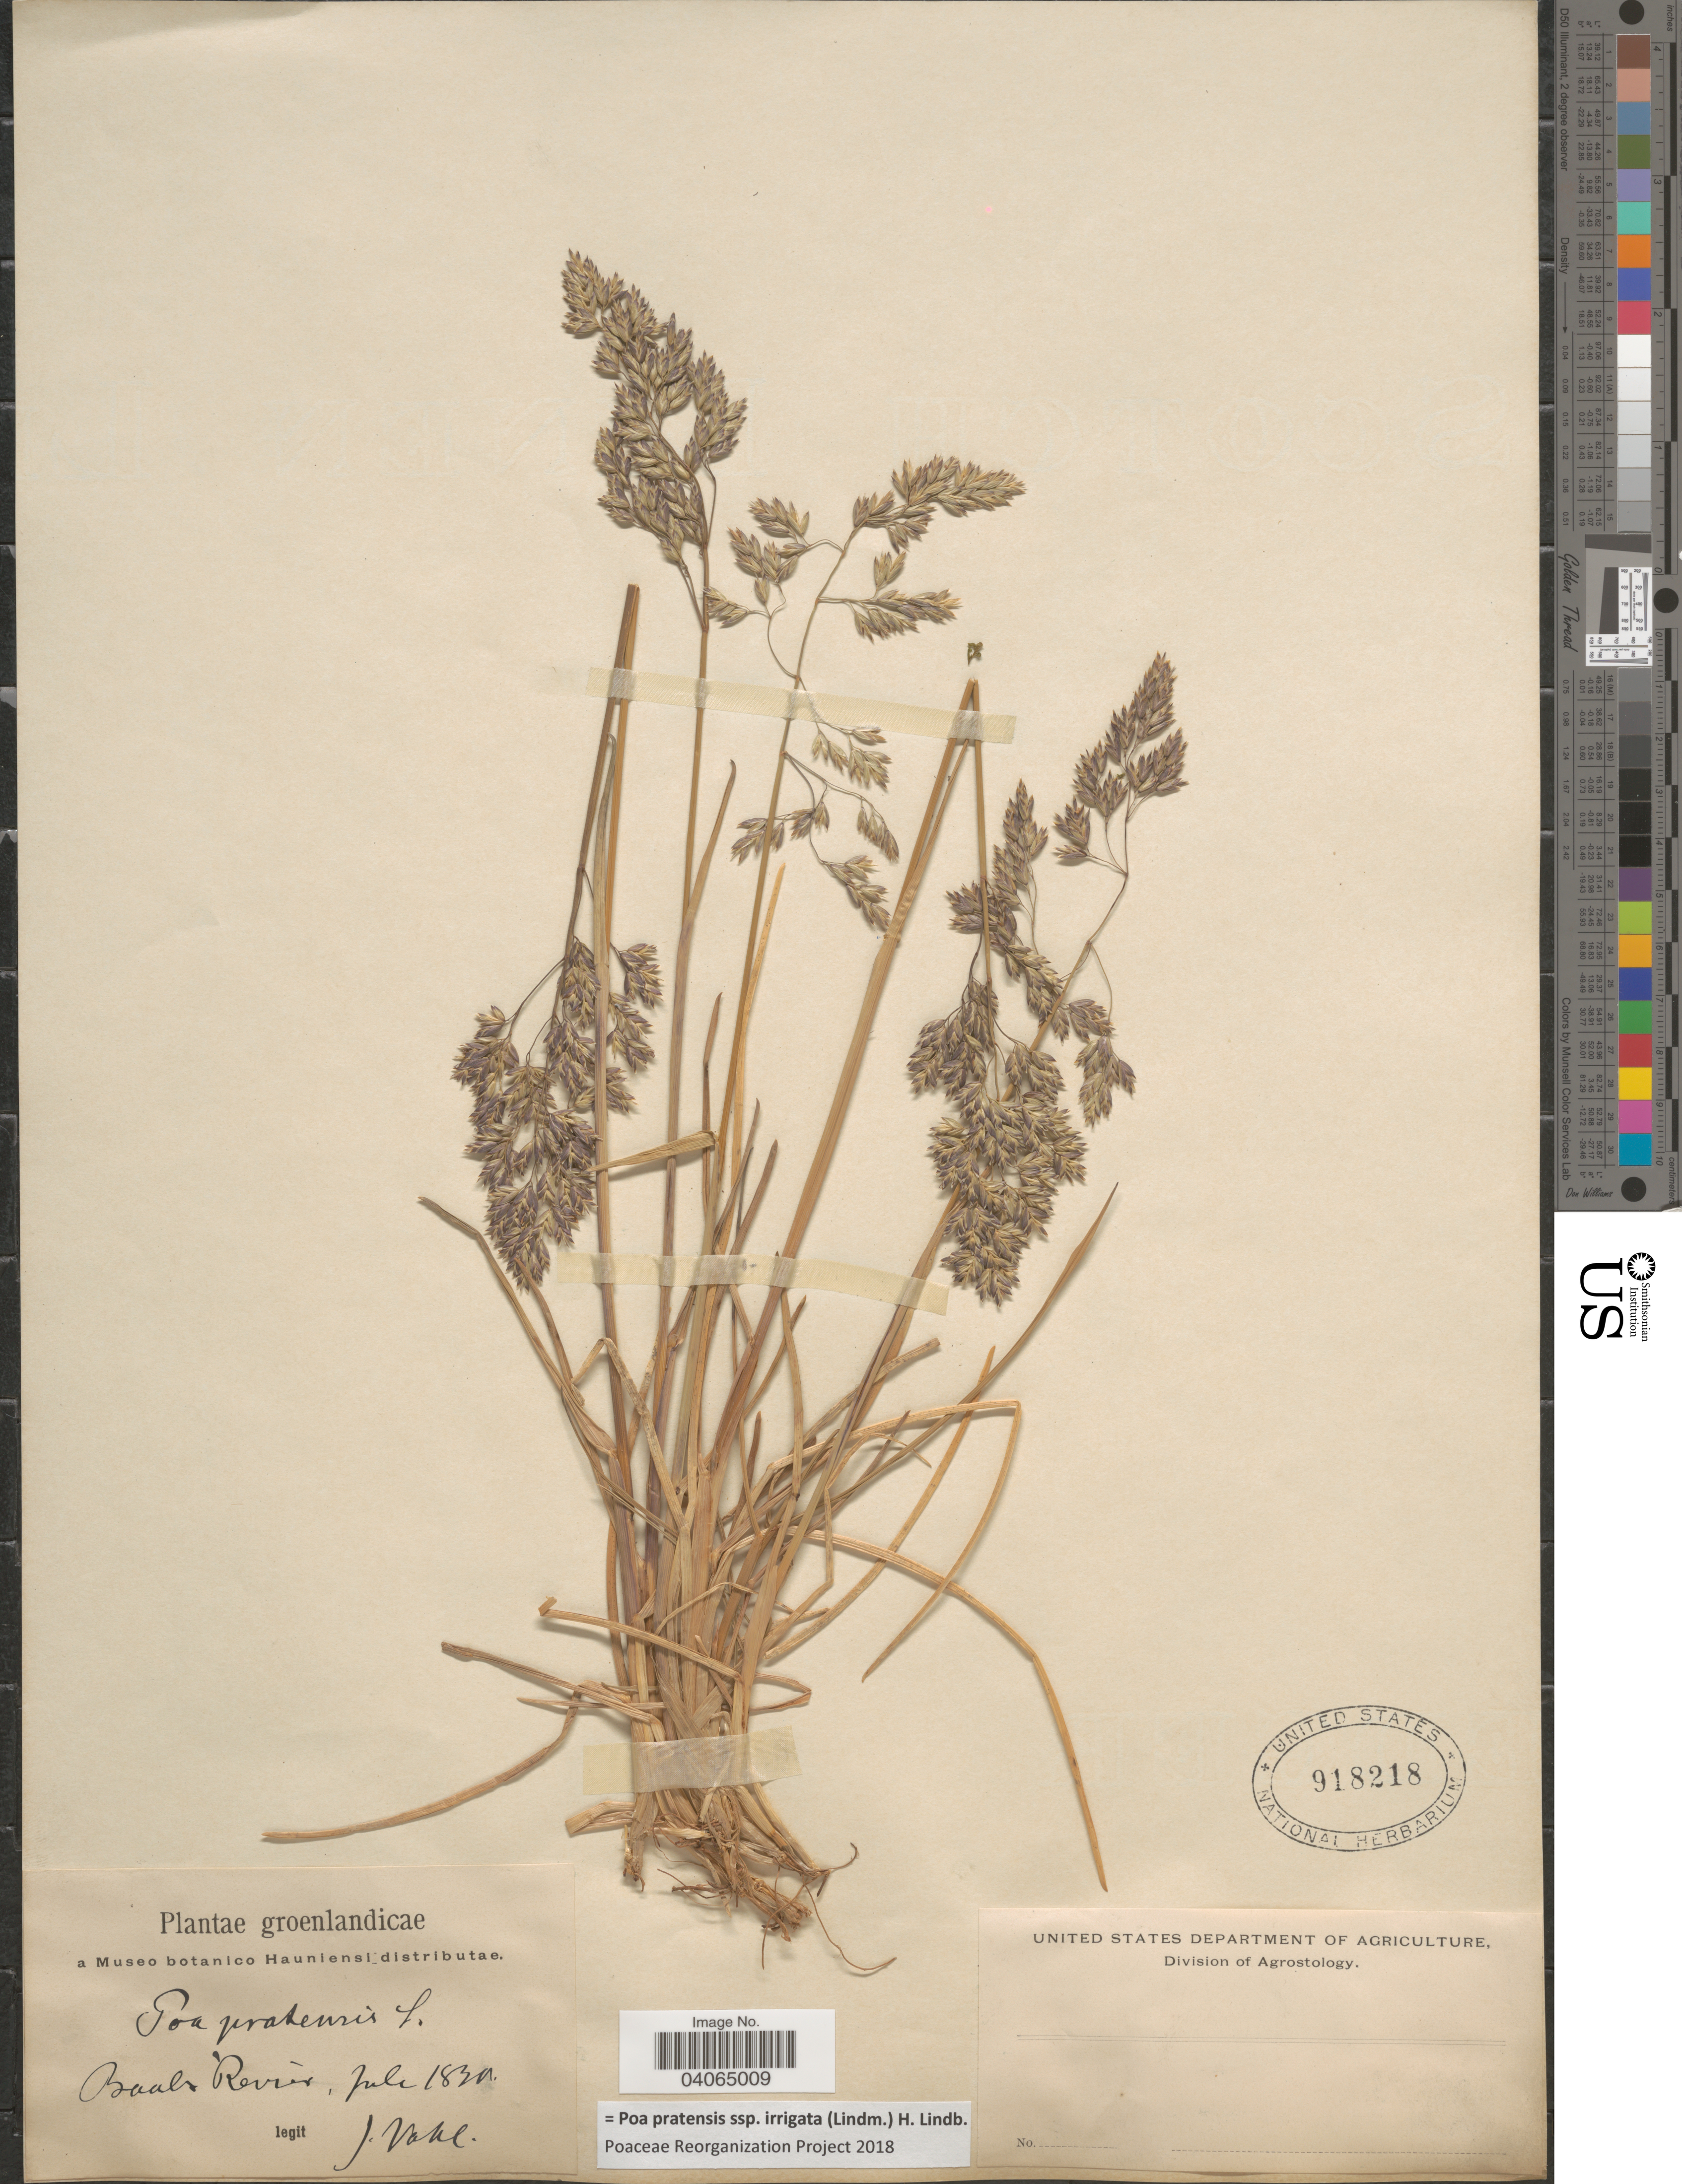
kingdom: Plantae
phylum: Tracheophyta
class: Liliopsida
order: Poales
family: Poaceae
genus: Poa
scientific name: Poa pratensis subsp. irrigata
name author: (Lindm.) H. Lindb.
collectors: J. M. Vahl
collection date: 1830-07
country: Greenland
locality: Baals Rivier.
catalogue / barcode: US 918218